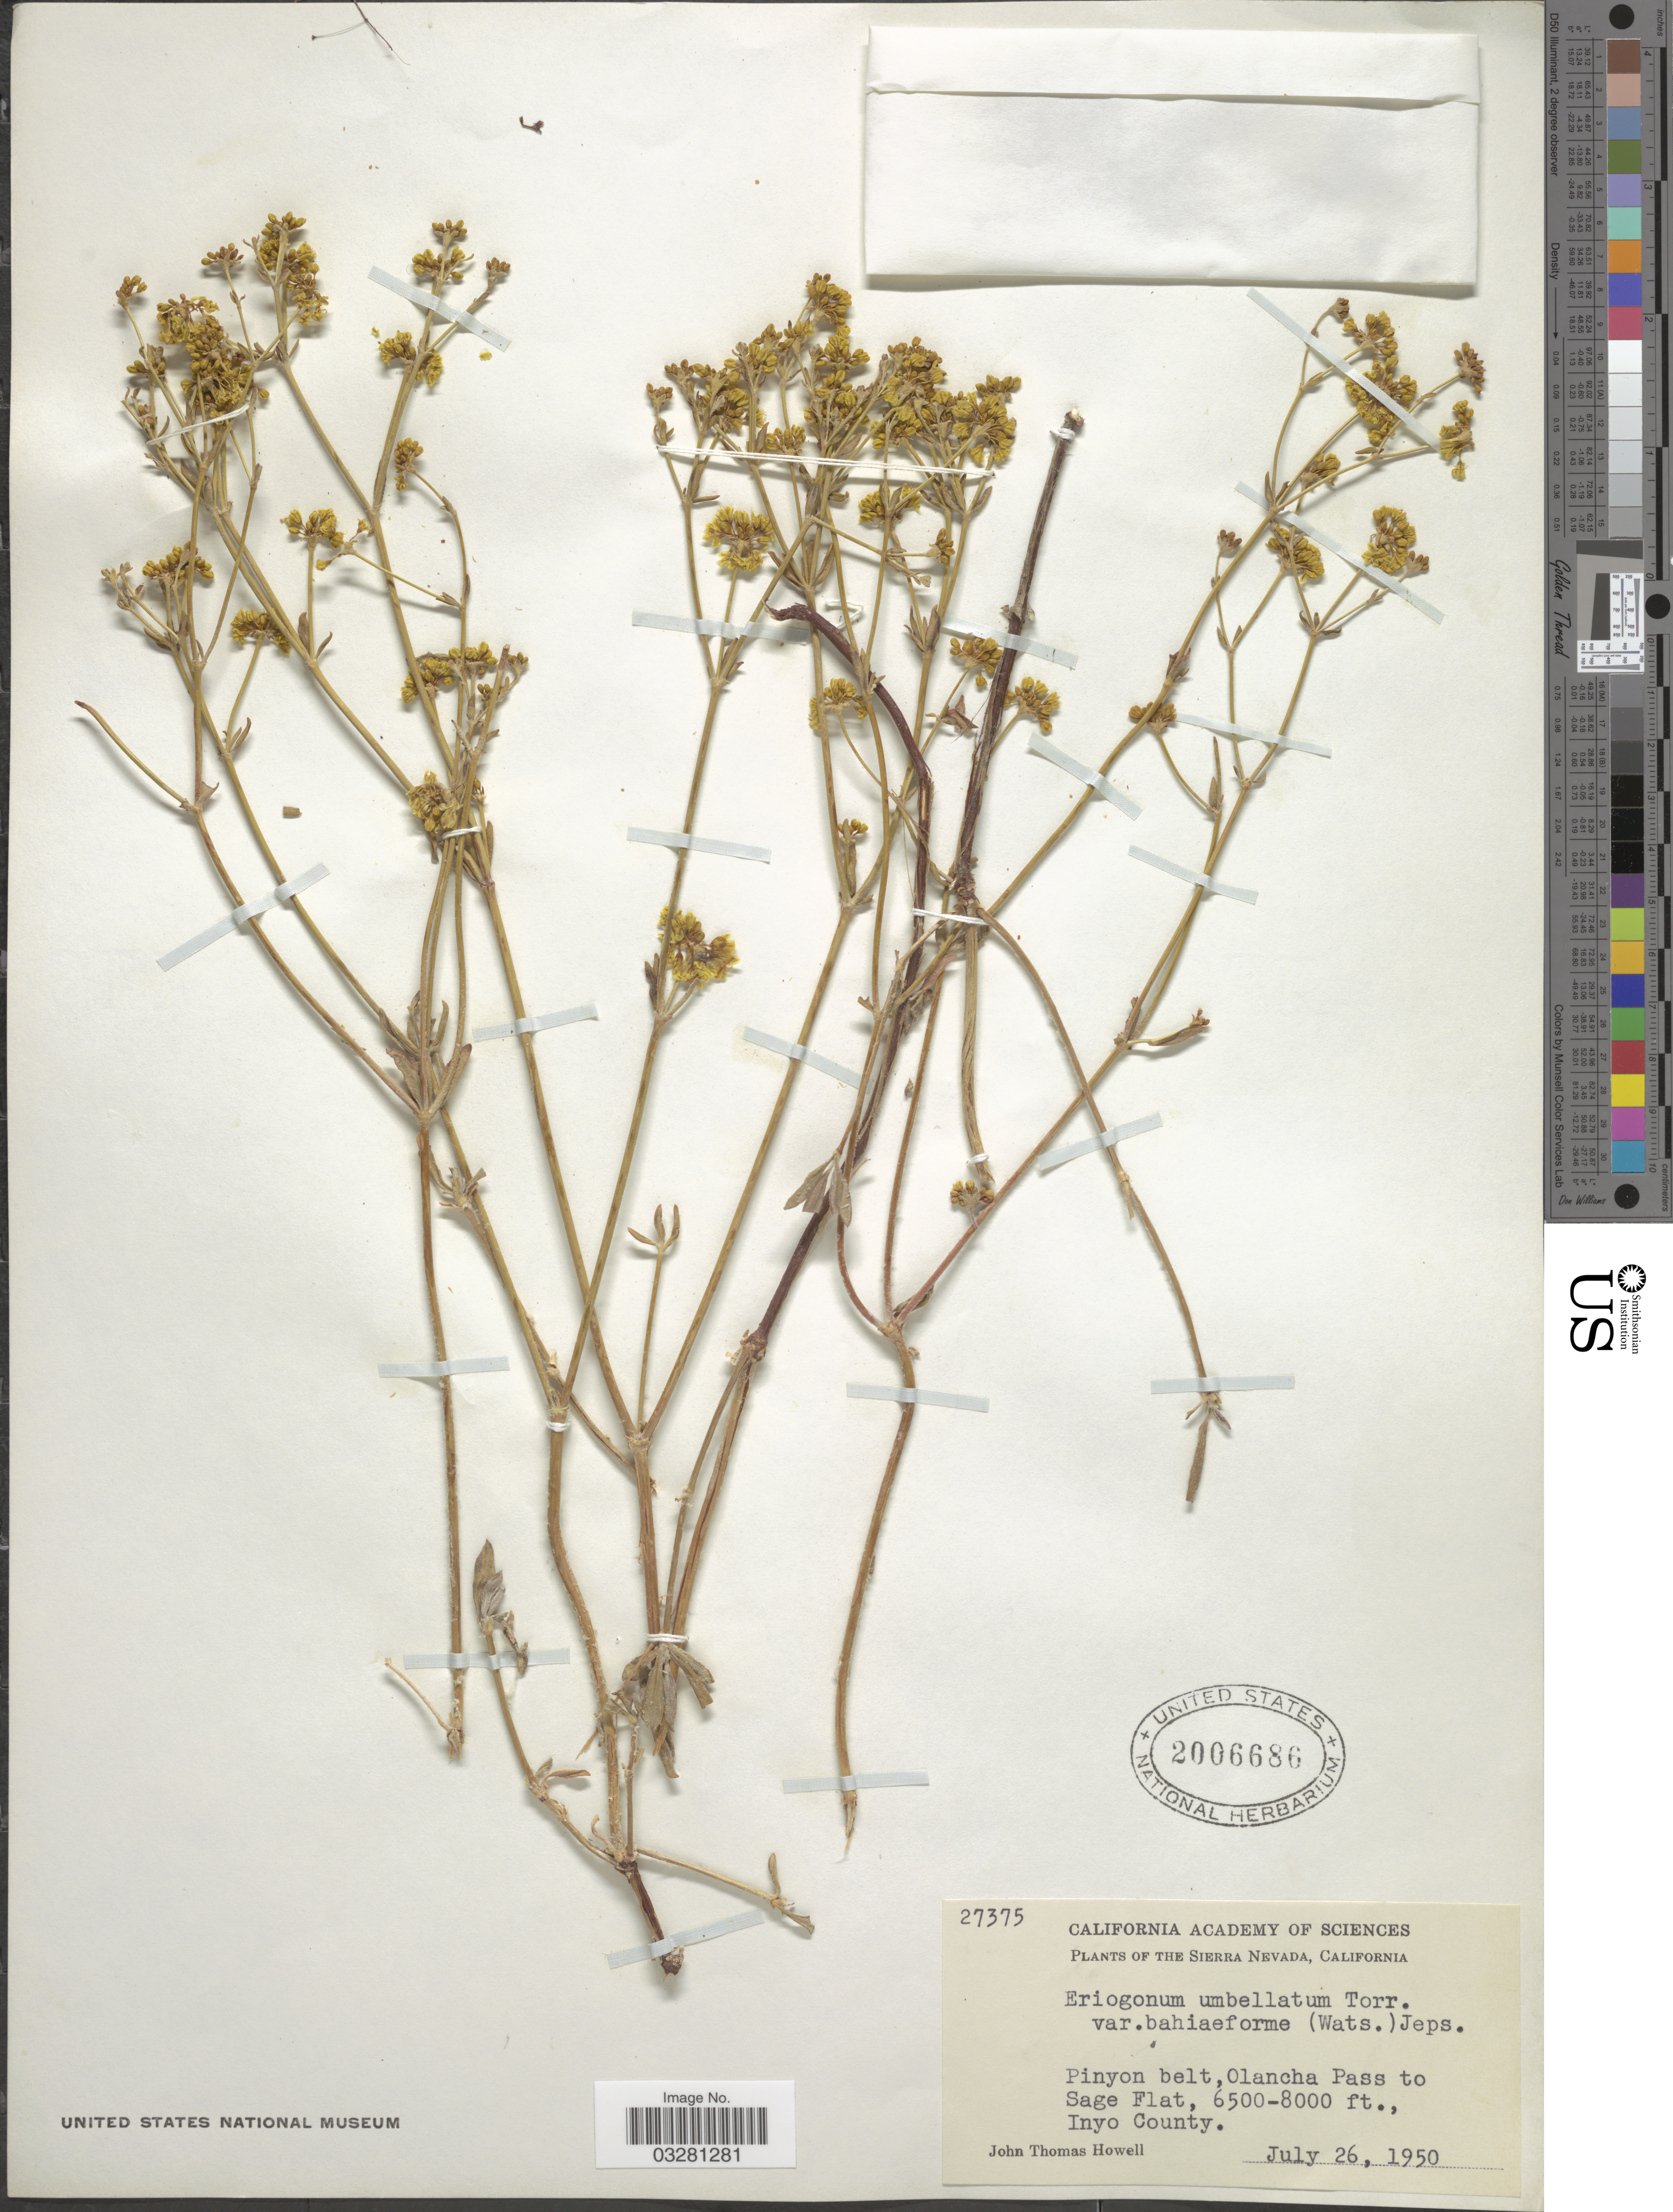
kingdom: Plantae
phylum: Tracheophyta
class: Magnoliopsida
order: Caryophyllales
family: Polygonaceae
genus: Eriogonum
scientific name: Eriogonum umbellatum var. umbellatum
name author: Torr.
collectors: J. T. Howell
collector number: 27375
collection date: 1950-07-26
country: United States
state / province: California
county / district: Inyo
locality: The Sierra Nevada. Pinyon belt, Olancha Pass to Sage Flat. Inyo County.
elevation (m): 1981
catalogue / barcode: US 2006686